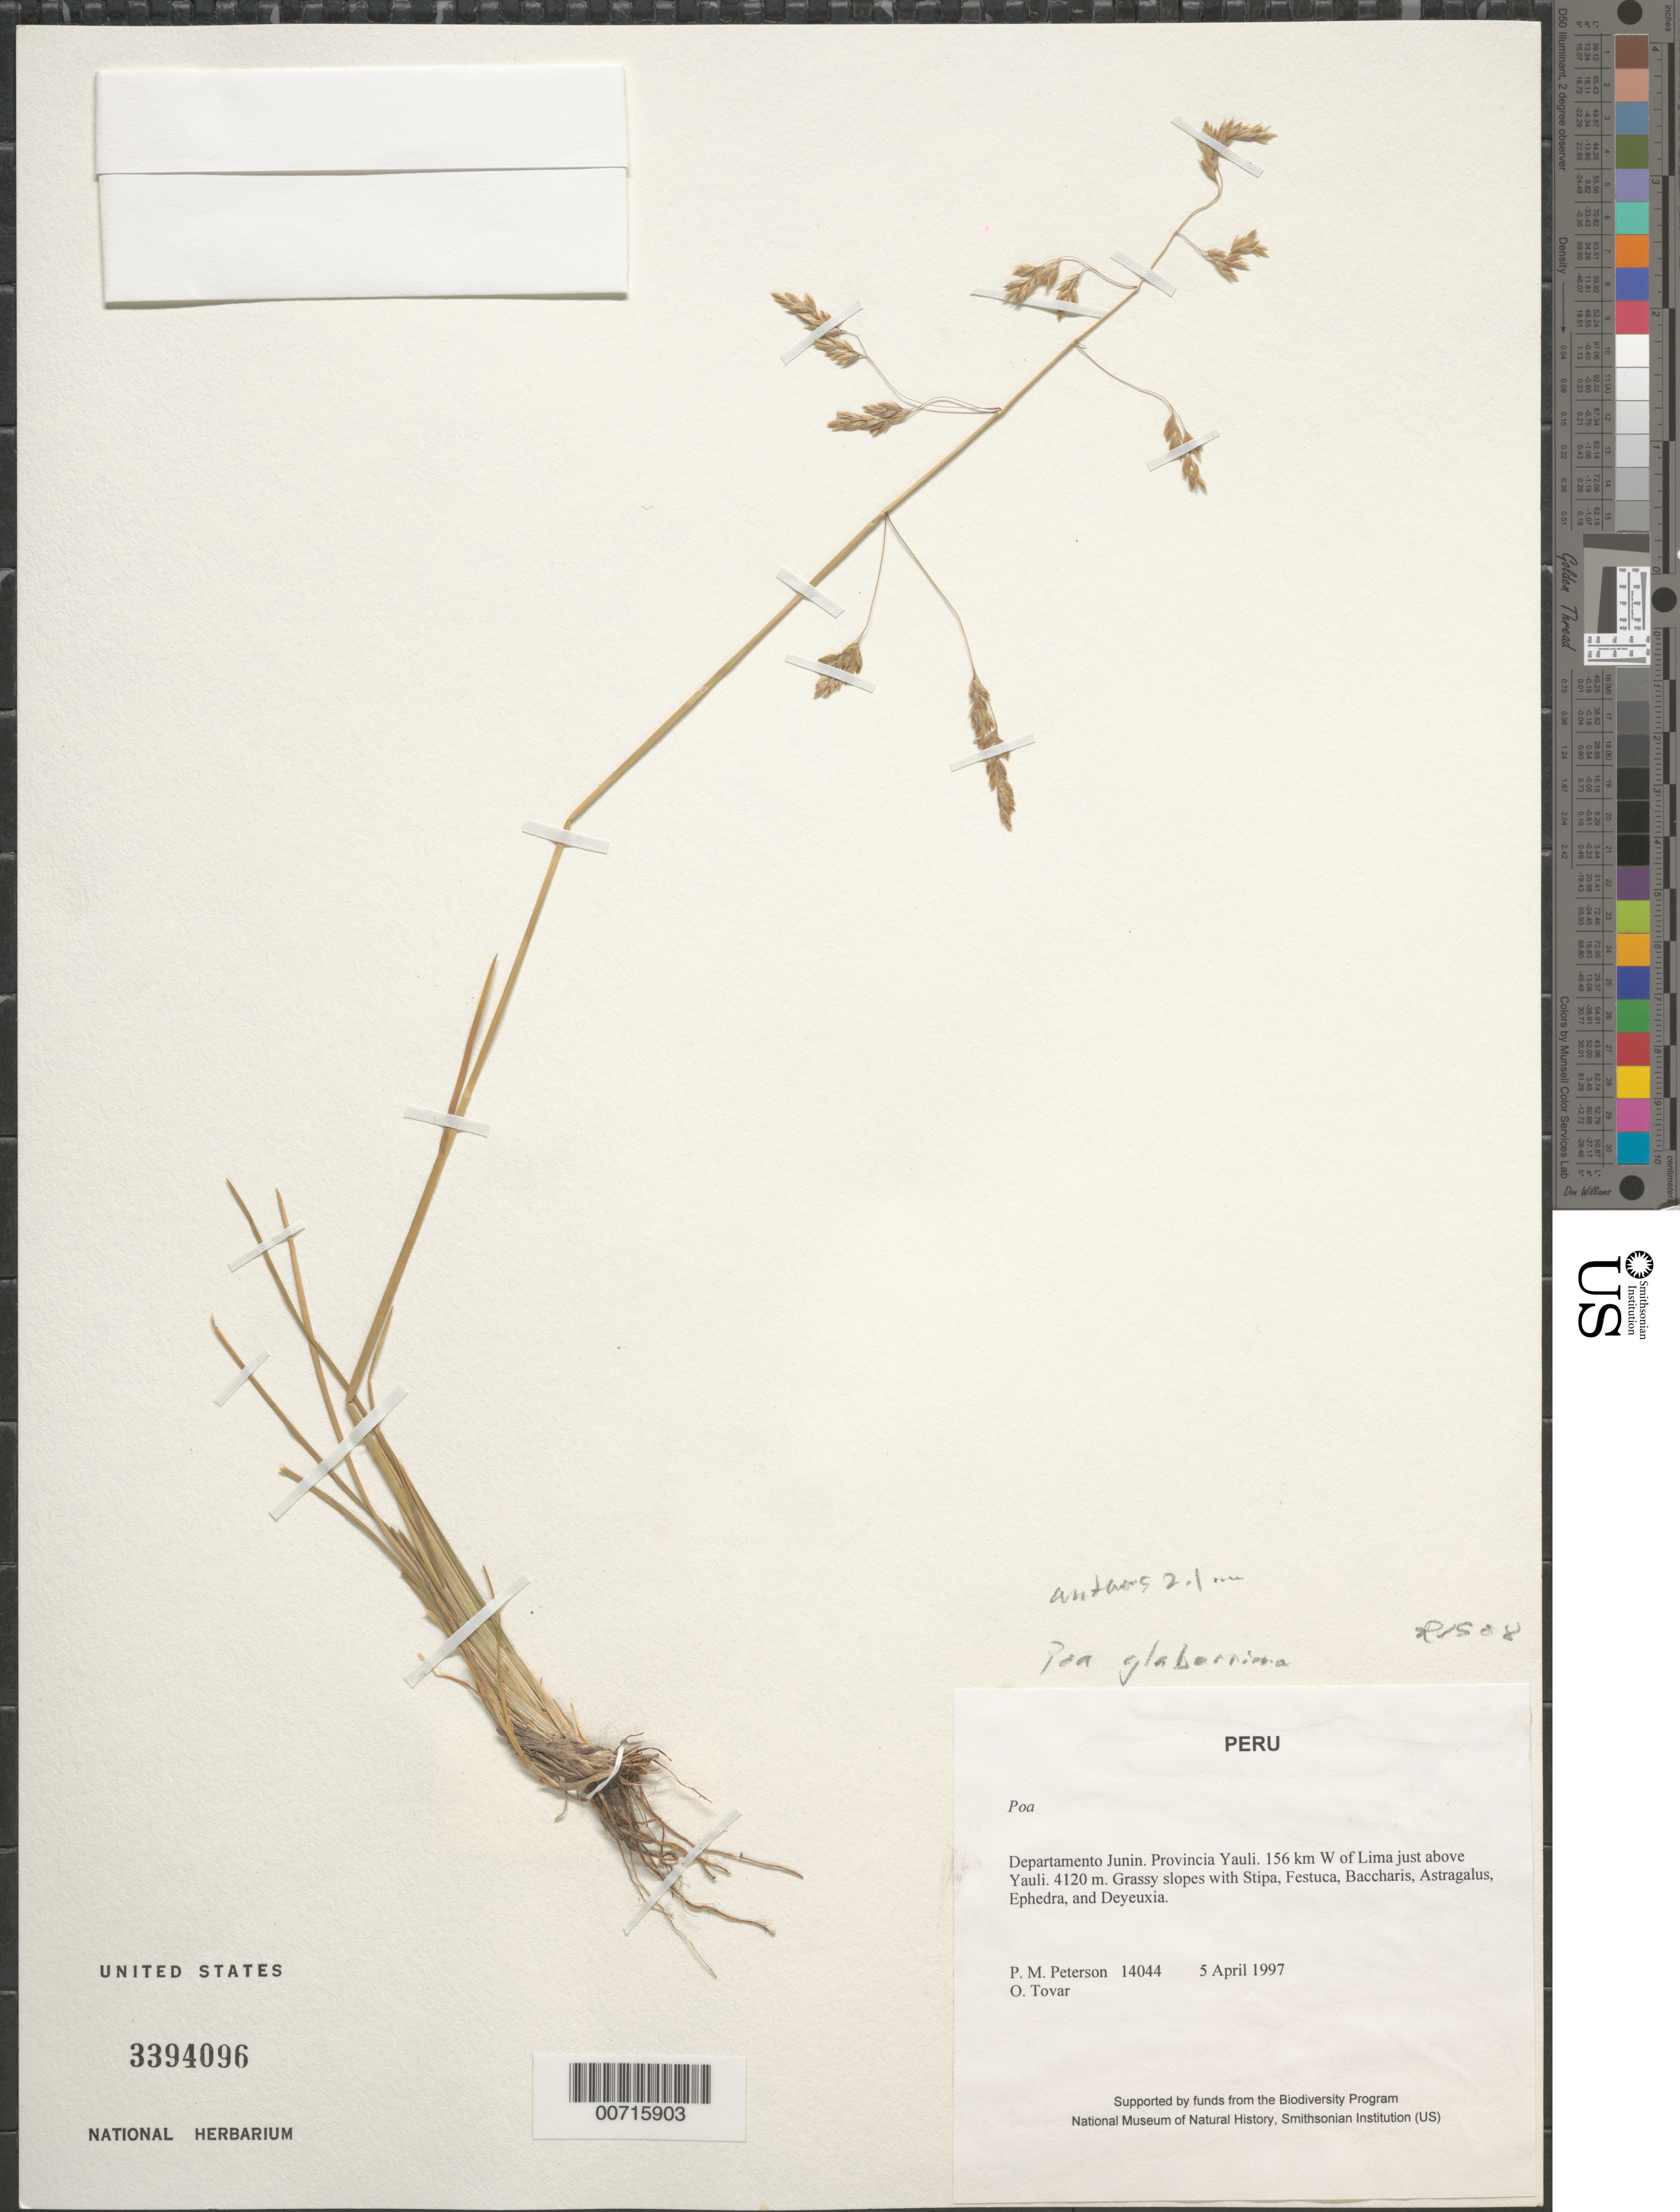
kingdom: Plantae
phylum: Tracheophyta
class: Liliopsida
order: Poales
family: Poaceae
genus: Poa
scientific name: Poa glaberrima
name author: Tovar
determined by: Soreng, Robert J., Research Associate (BOT), Smithsonian Institution - National Museum of Natural History (UNITED STATES)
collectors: P. M. Peterson & Ó. Tovar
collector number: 14044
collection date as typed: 05 Apr 1997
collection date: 1997-04-05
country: Peru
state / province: Junín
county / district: Yauli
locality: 156 km W of Lima just above Yauli.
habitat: Grassy slopes with Stipa, Festuca, Baccharis, Astragalus, Ephedra, and Deyeuxia.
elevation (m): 4120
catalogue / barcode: US 3394096